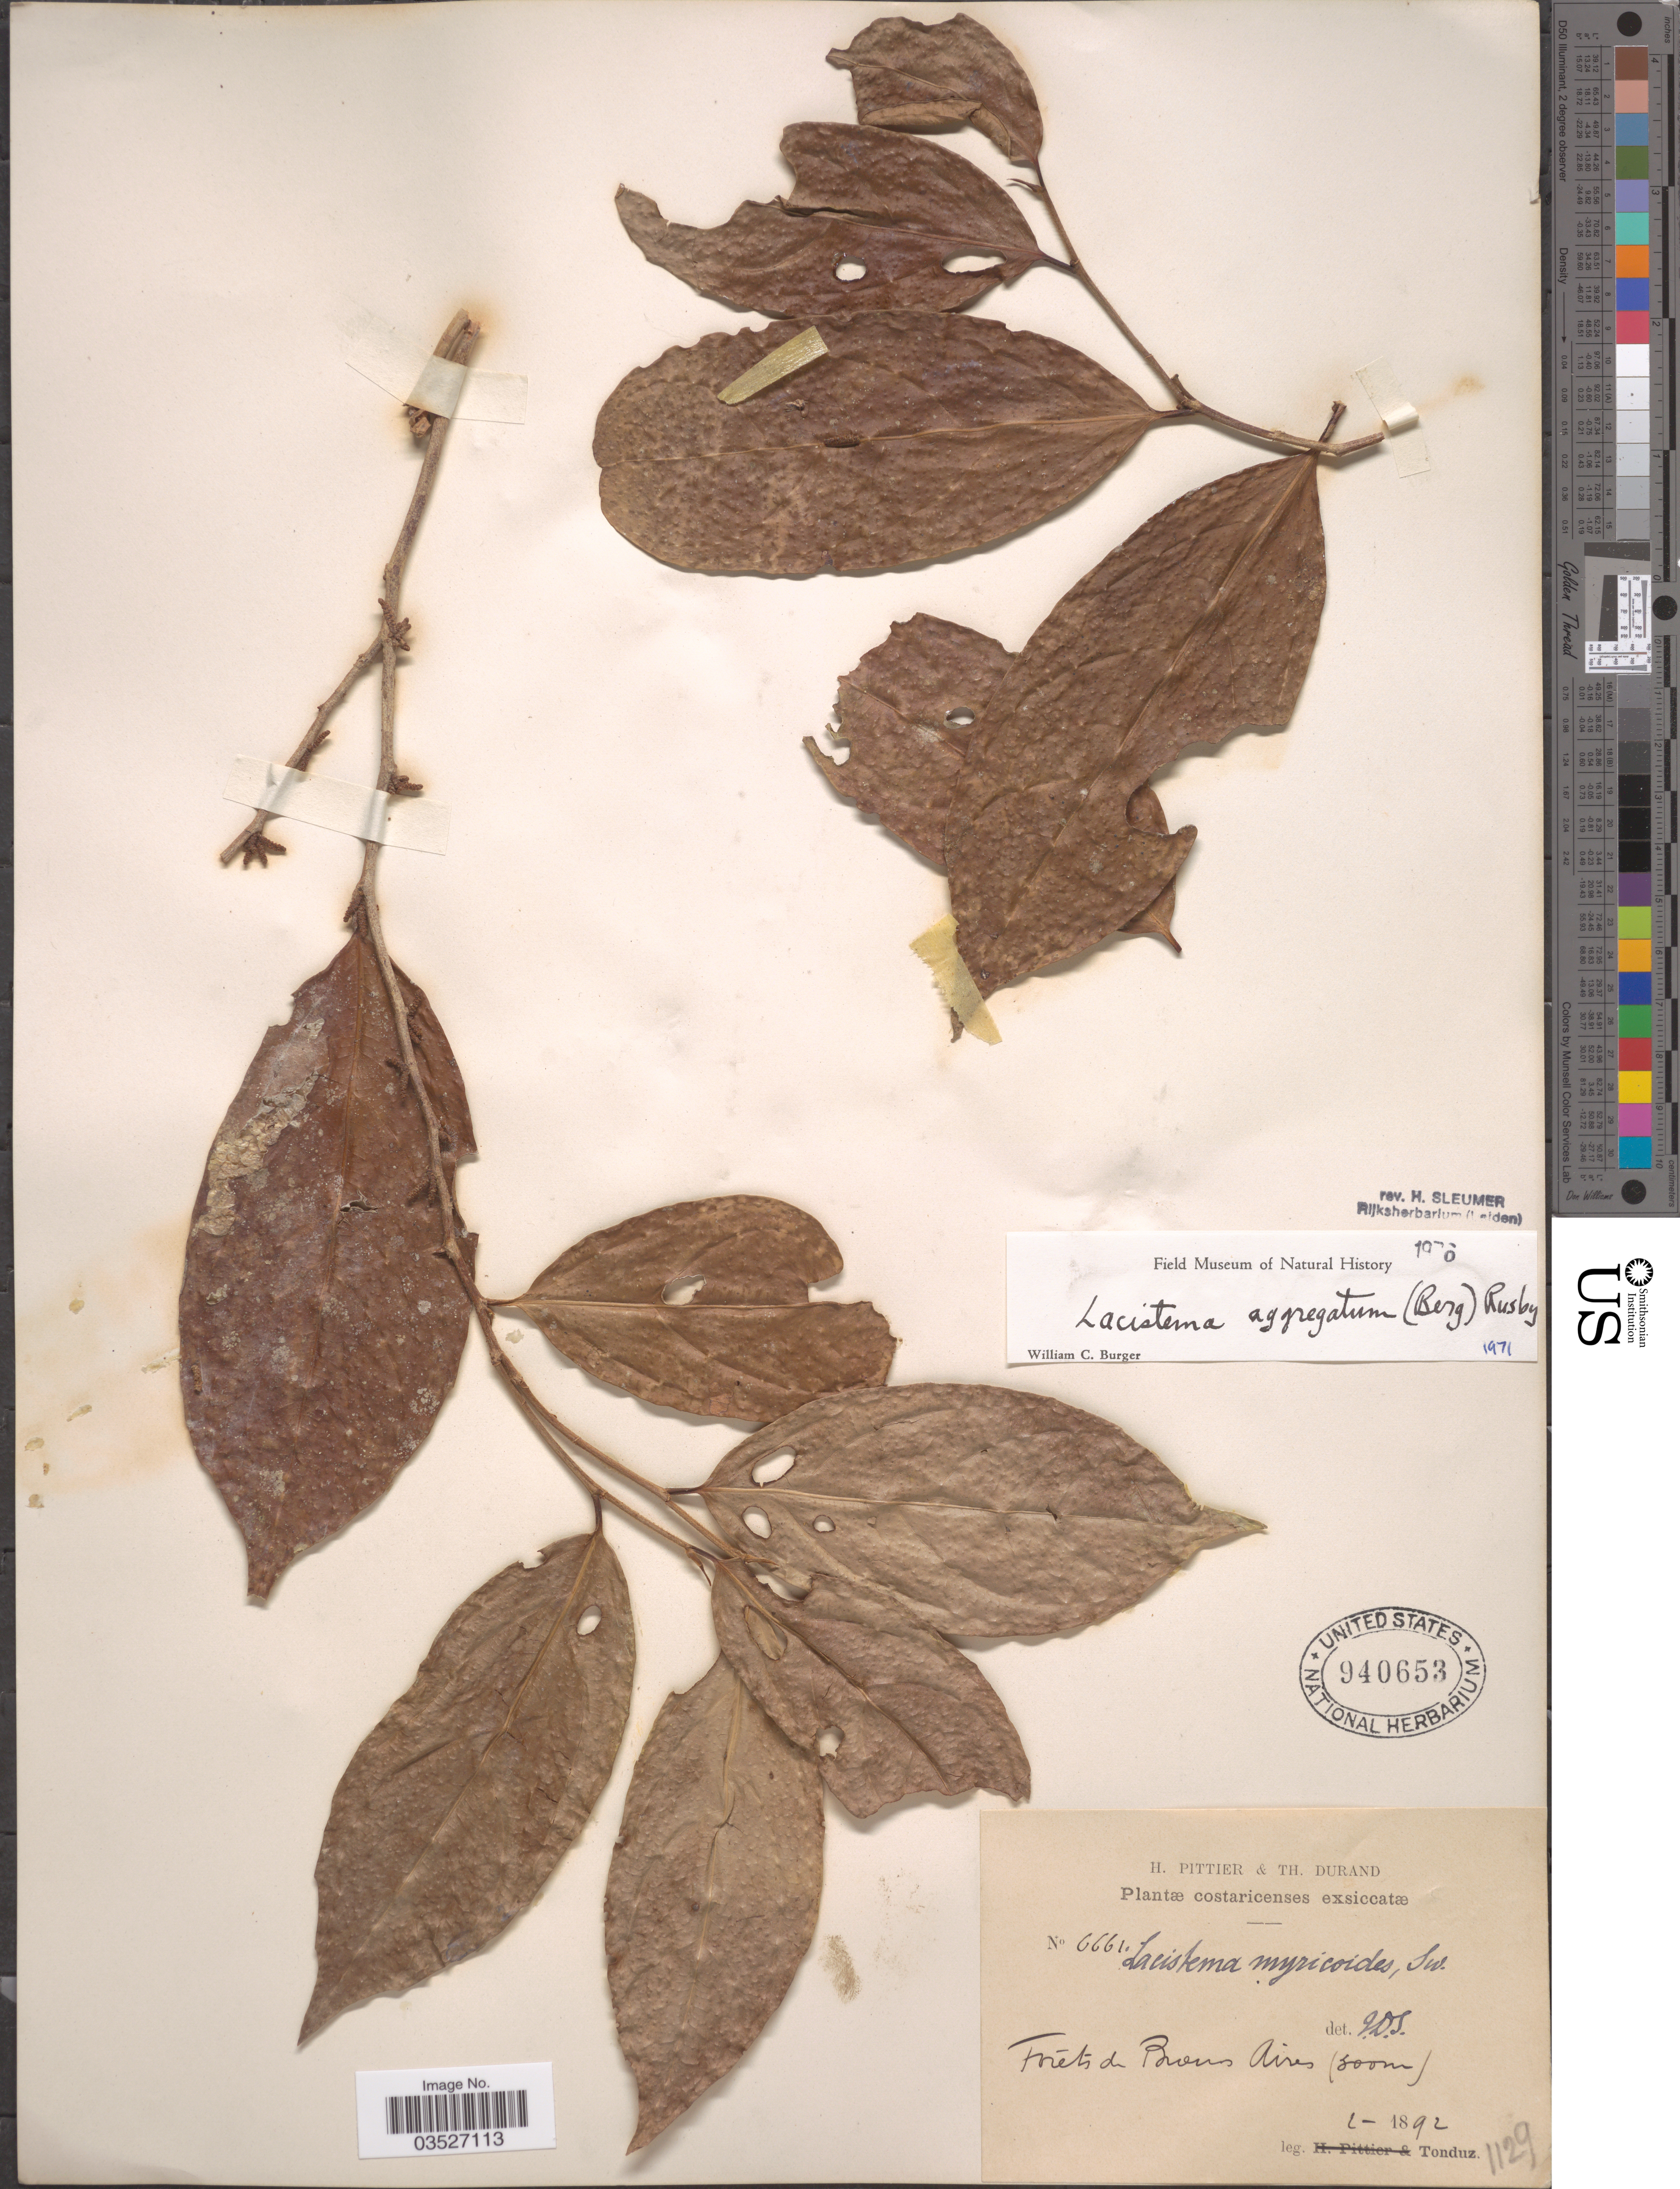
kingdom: Plantae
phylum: Tracheophyta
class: Magnoliopsida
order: Malpighiales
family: Lacistemataceae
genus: Lacistema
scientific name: Lacistema aggregatum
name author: (P.J. Bergius) Rusby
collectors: Tonduz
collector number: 6661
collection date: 1892-02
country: Costa Rica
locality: Foréts de Buenos Aires.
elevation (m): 3000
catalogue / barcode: US 940653